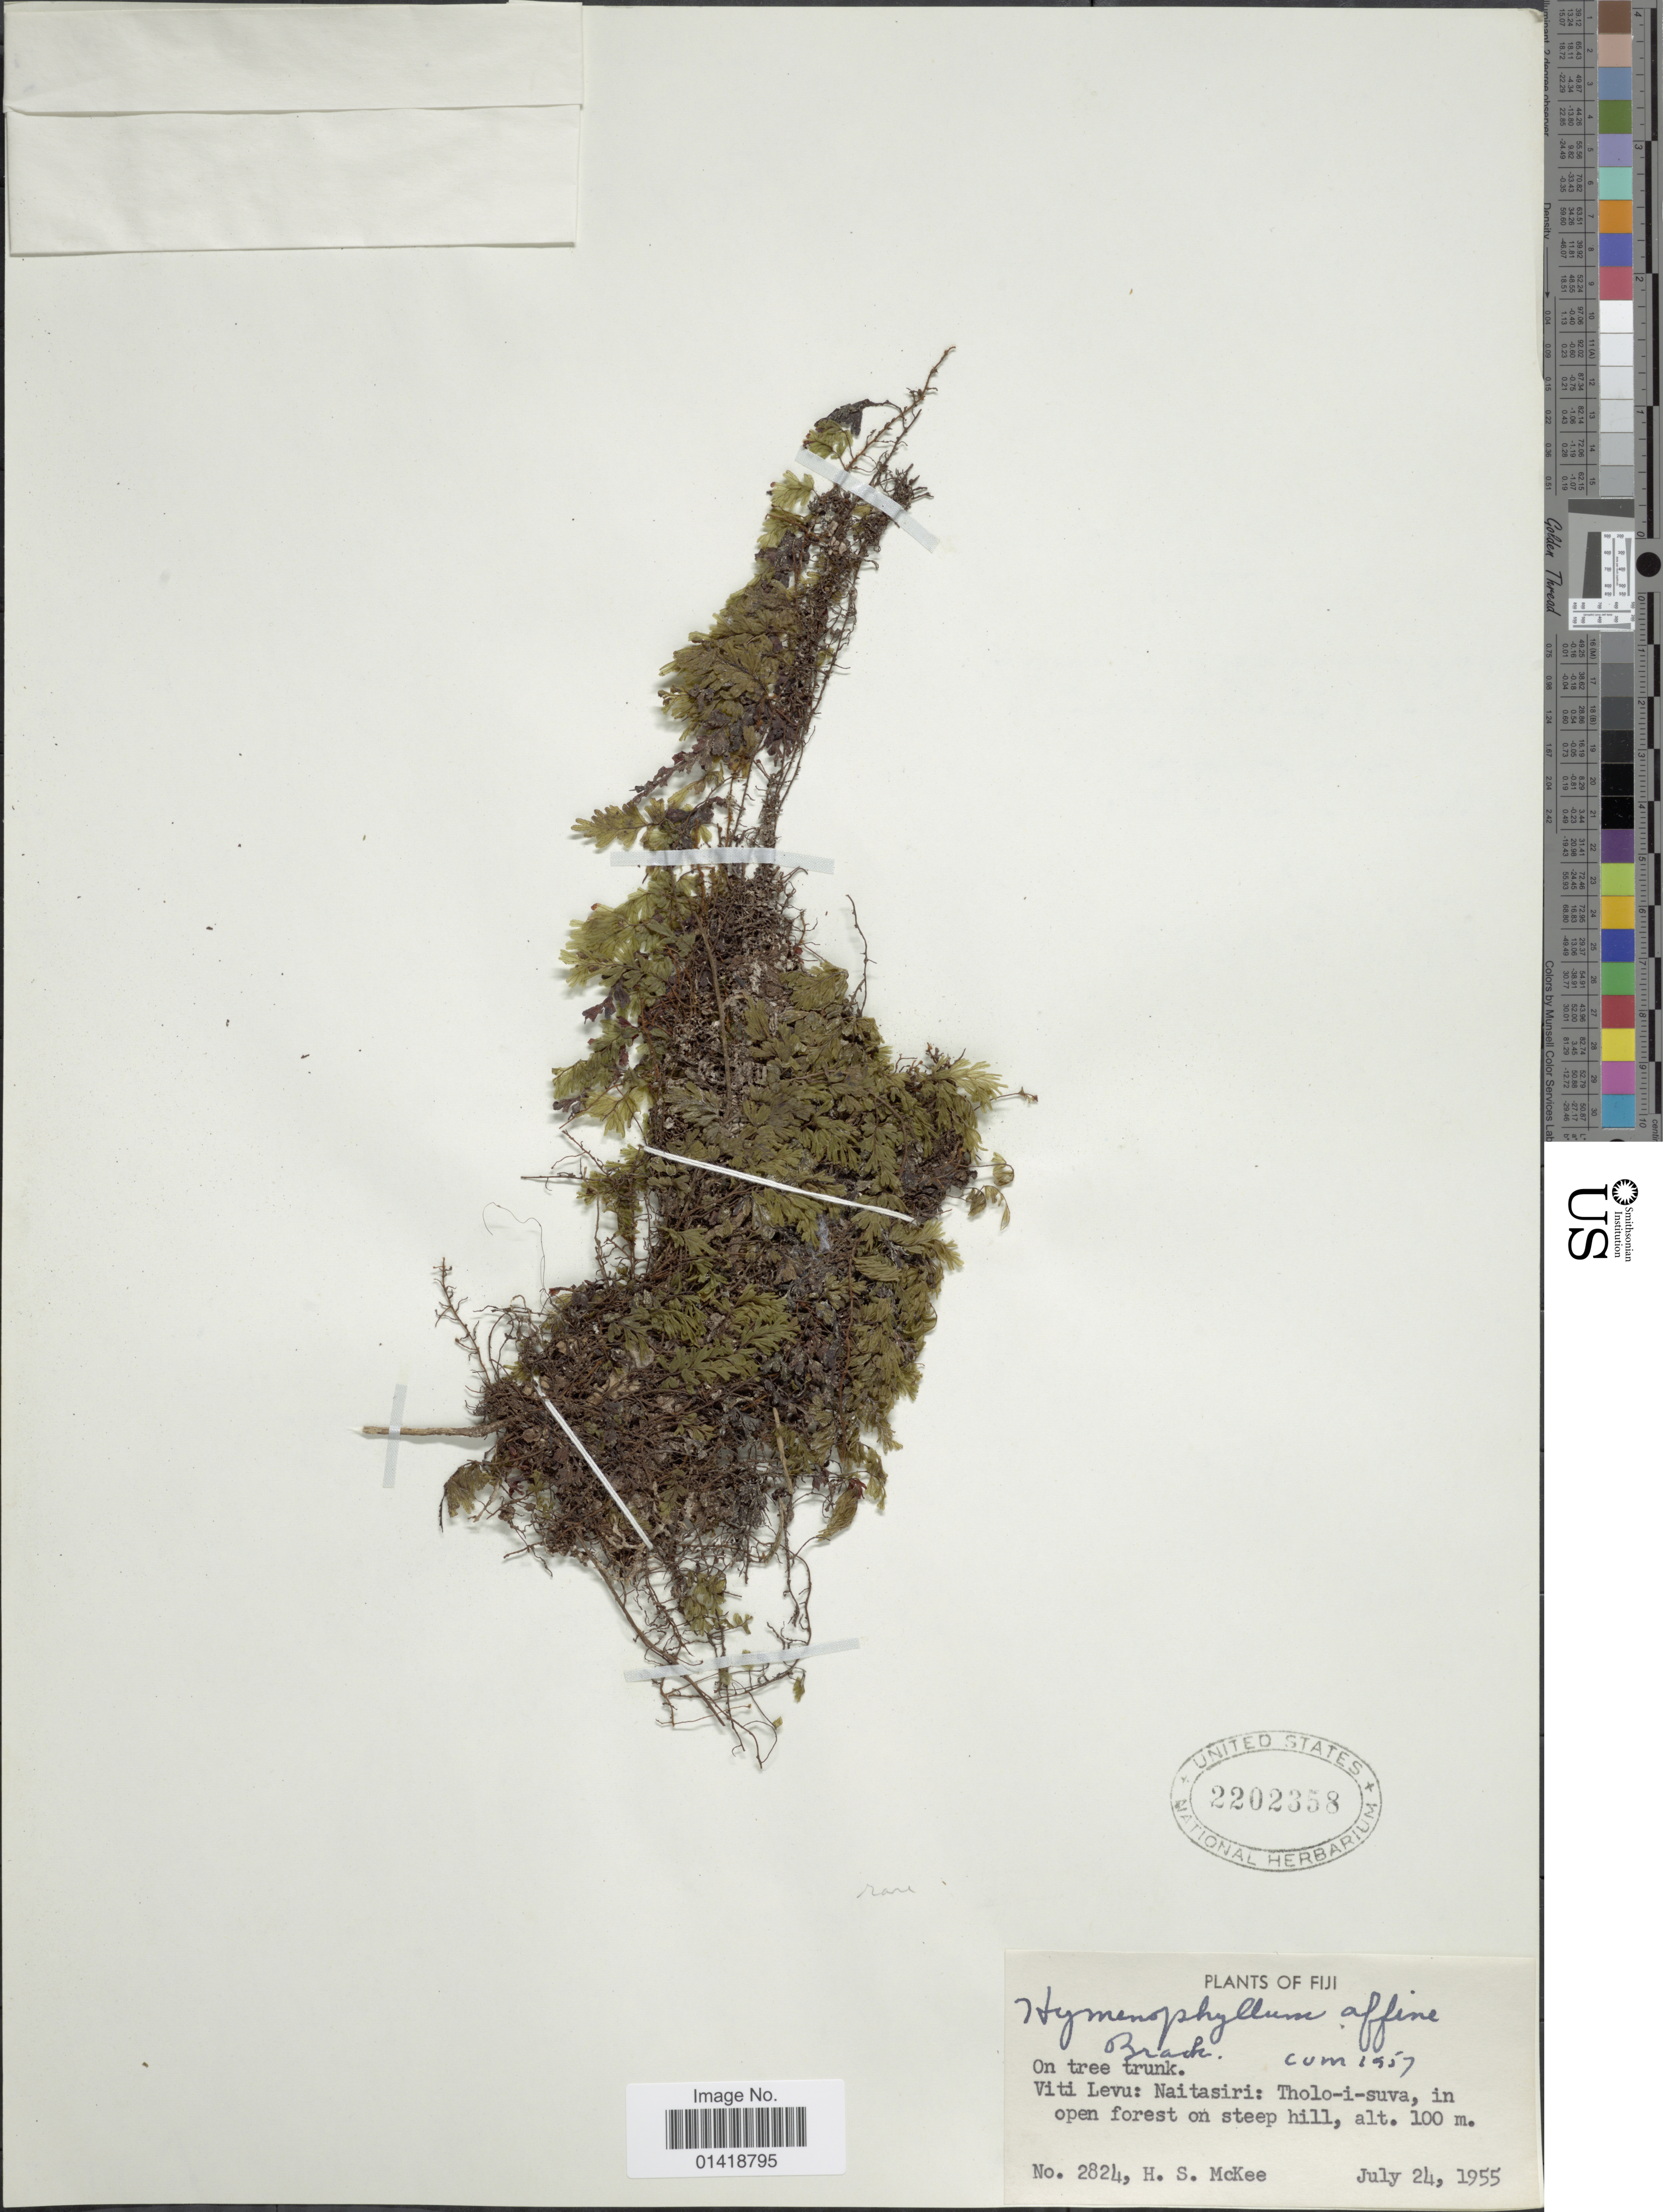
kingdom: Plantae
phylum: Tracheophyta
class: Polypodiopsida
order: Hymenophyllales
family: Hymenophyllaceae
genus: Hymenophyllum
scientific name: Hymenophyllum affine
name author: Brack. in Wilkes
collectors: H. S. McKee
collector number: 2824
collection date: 1955-07-24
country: Fiji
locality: Viti Levu: Naitasiri: Tholo-i-suva, in open forest on steep hill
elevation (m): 100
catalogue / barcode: US 2202358